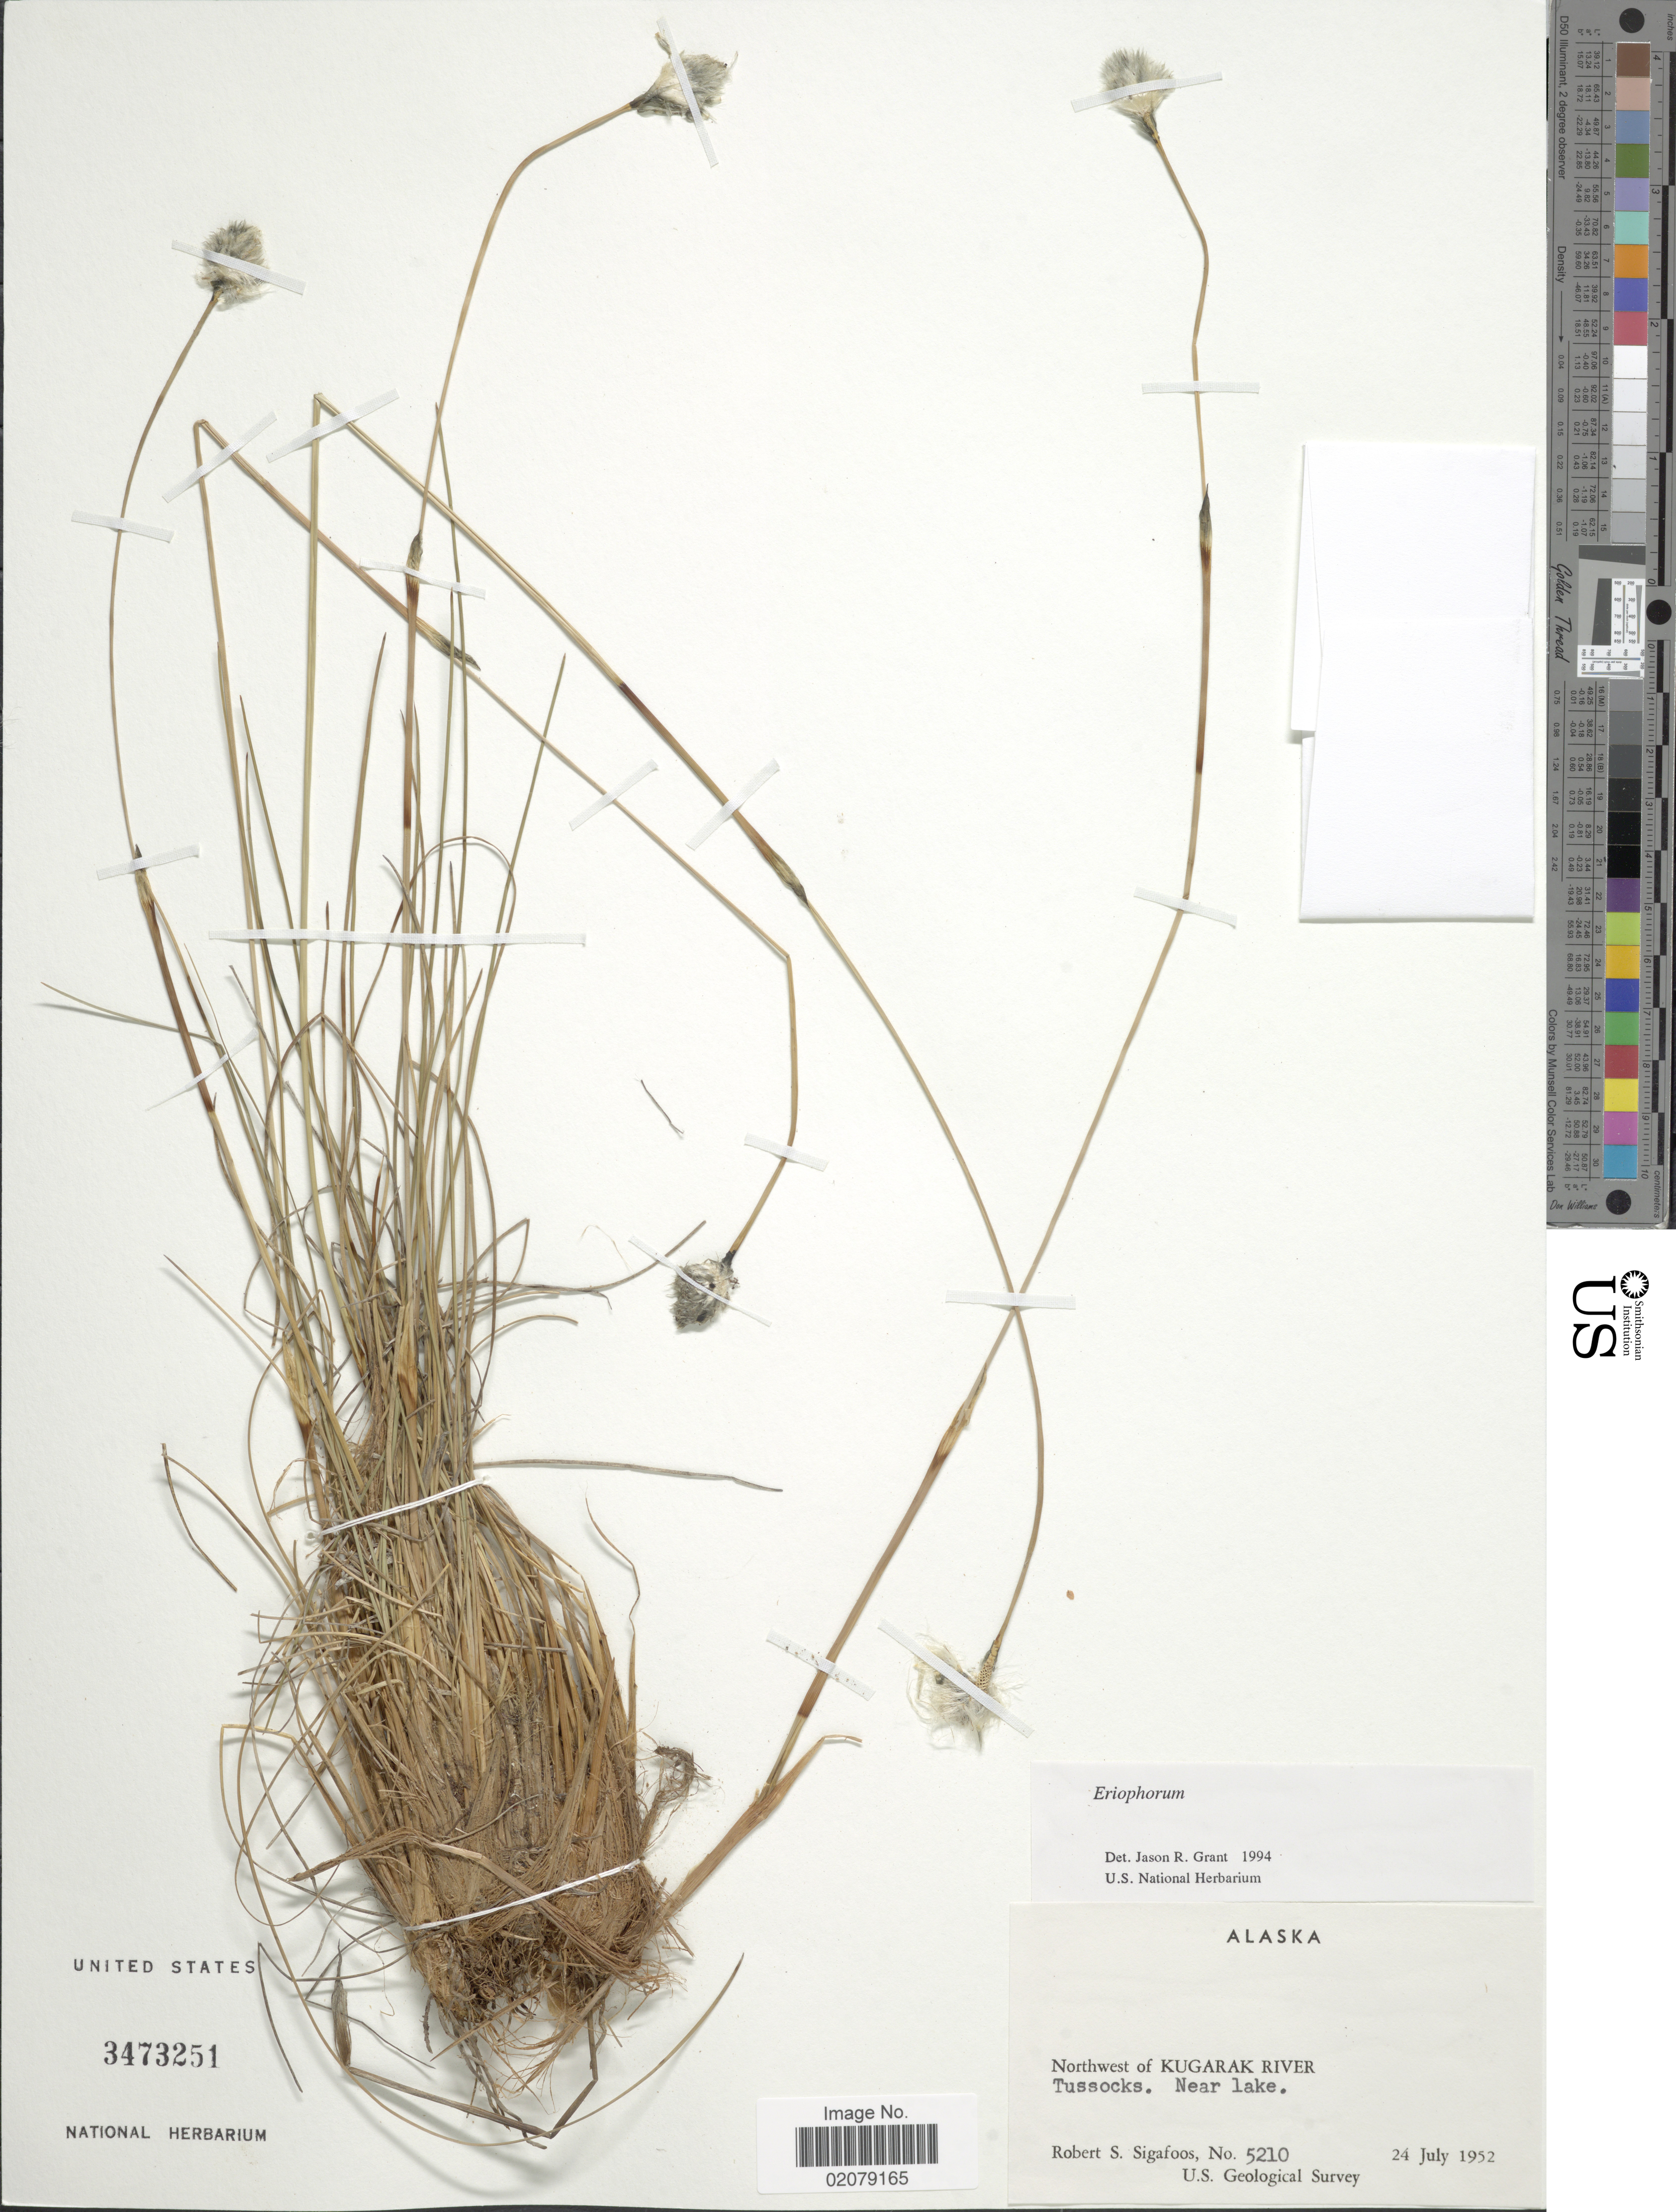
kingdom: Plantae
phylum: Tracheophyta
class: Liliopsida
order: Poales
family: Cyperaceae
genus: Eriophorum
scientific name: Eriophorum sp.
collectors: R. Sigafoos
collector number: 5210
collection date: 1952-07-24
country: United States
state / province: Alaska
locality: Northwest of Kugarak River, Tussocks, Near Lake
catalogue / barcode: US 3473251